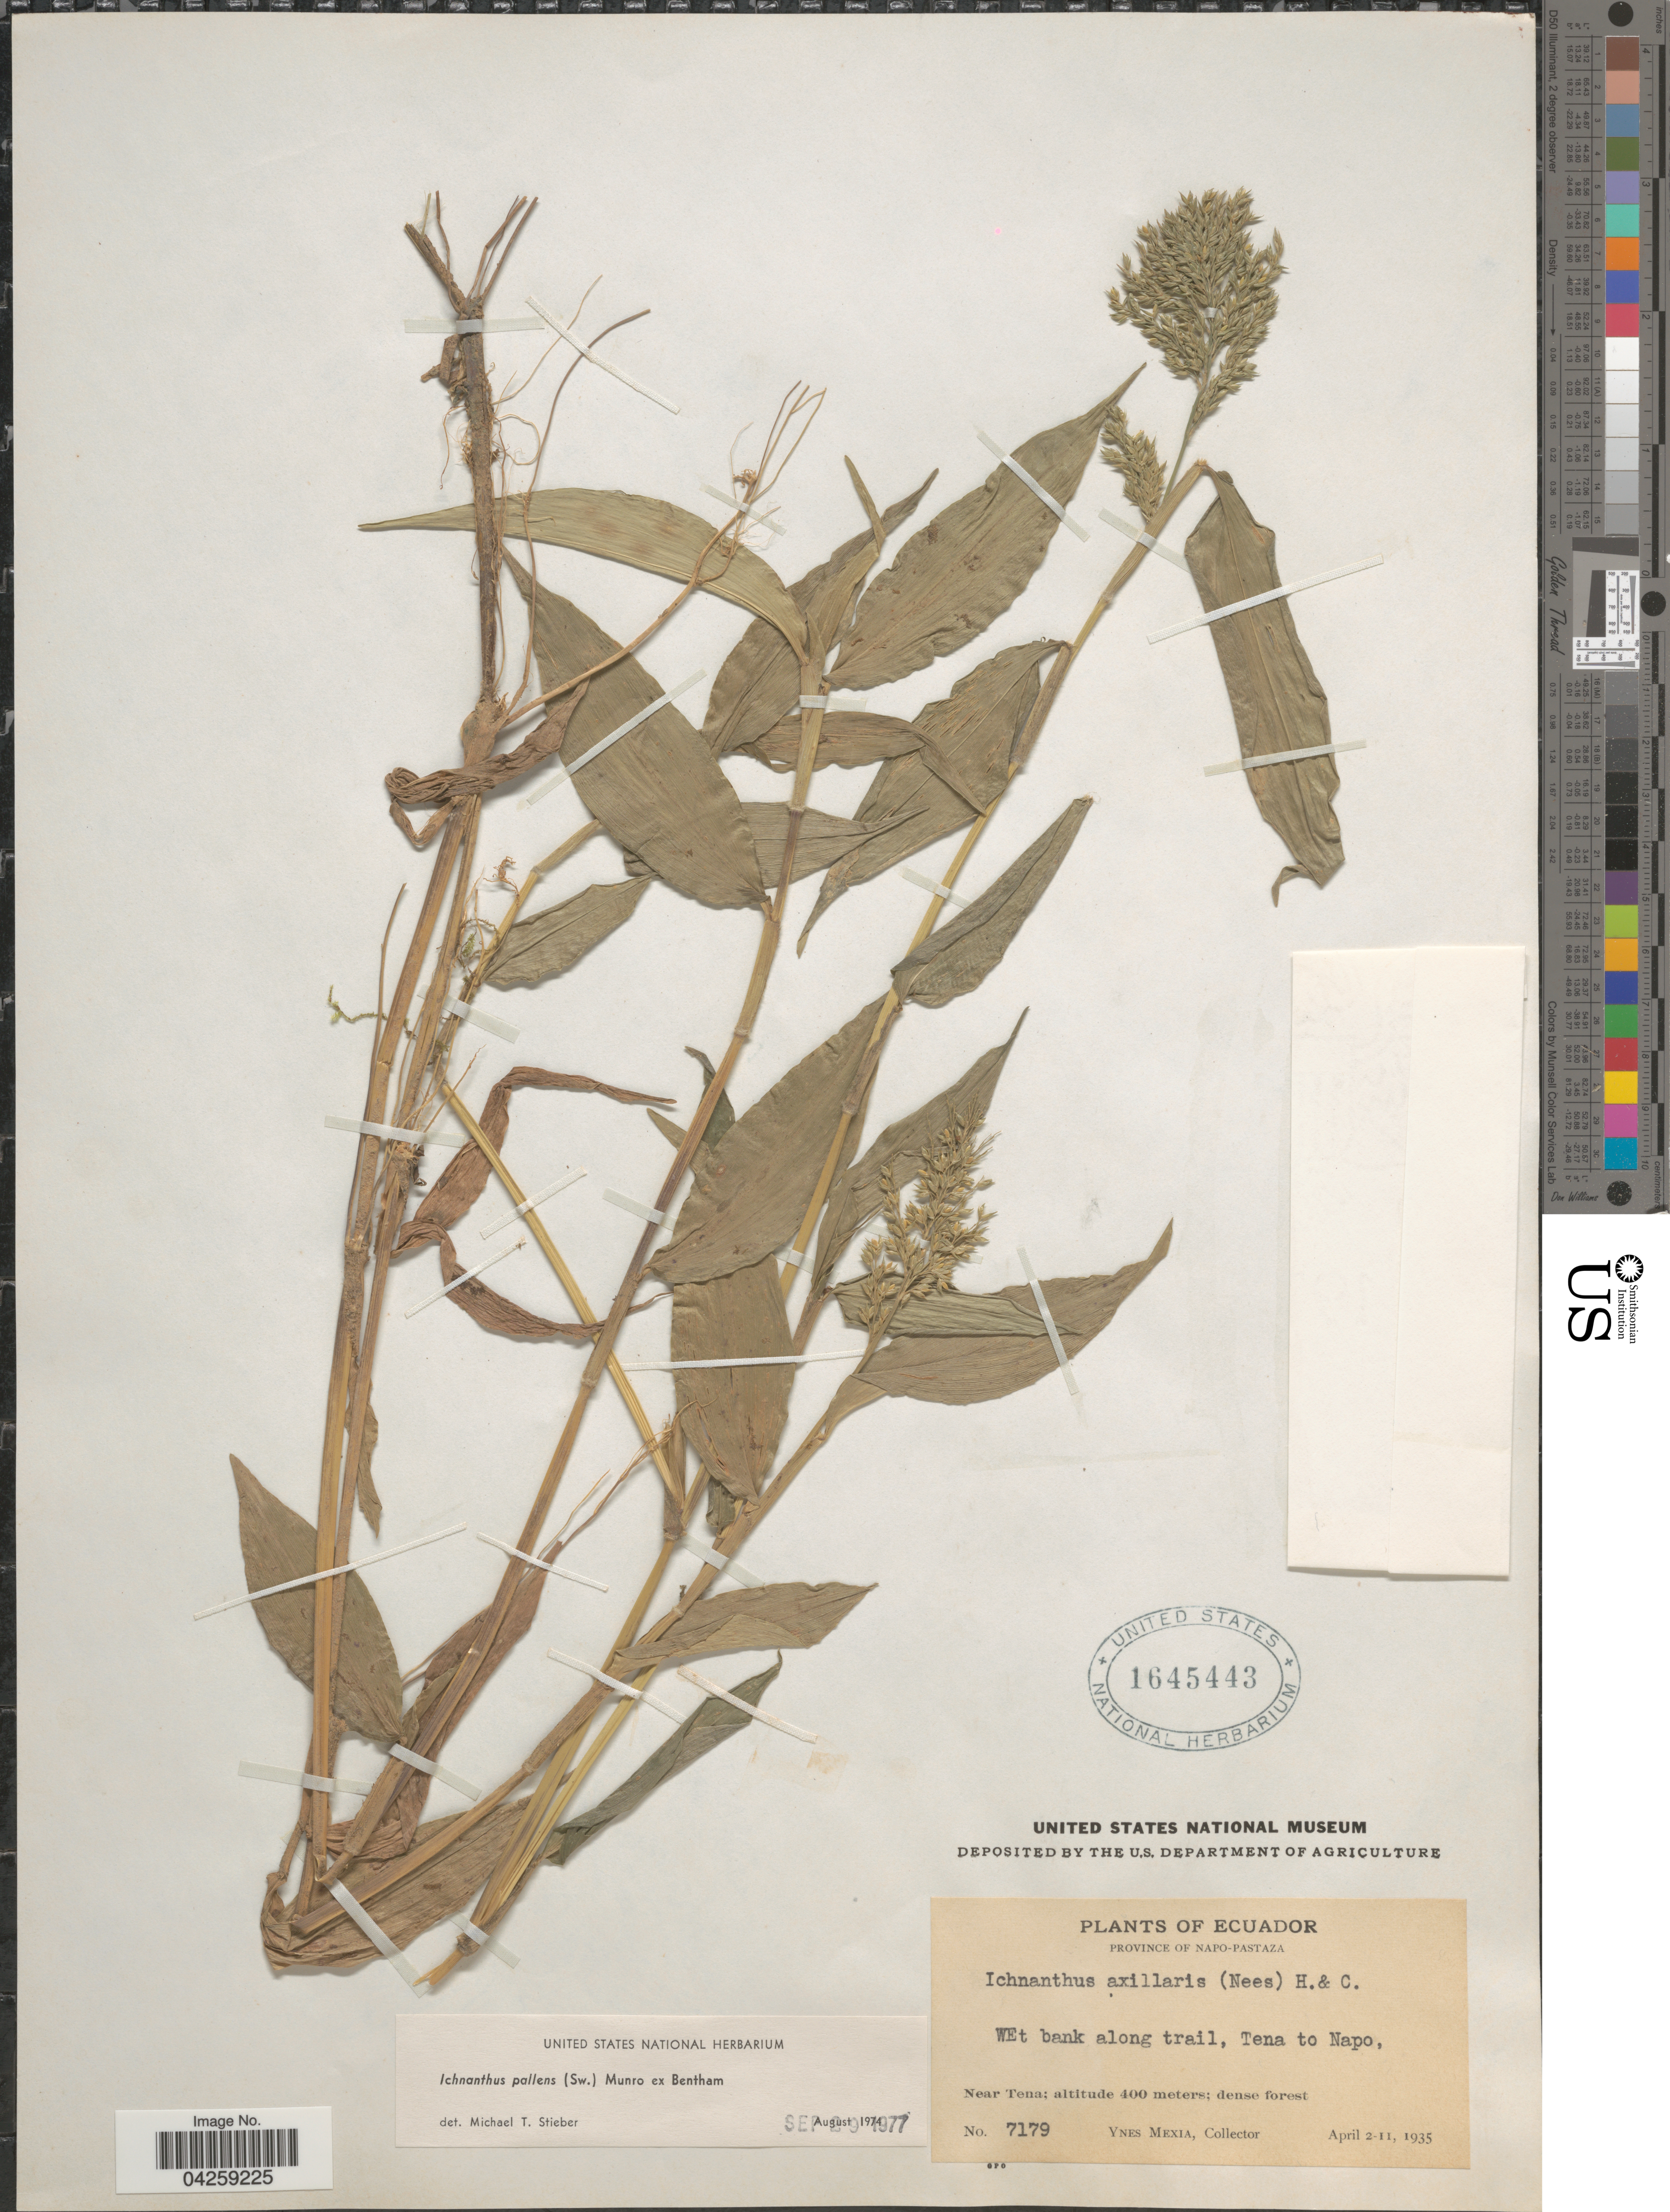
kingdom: Plantae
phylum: Tracheophyta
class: Liliopsida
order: Poales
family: Poaceae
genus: Ichnanthus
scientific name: Ichnanthus pallens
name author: (Sw.) Munro ex Benth.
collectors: Y. Mexia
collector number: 7179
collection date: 1935-04-02/1935-04-11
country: Ecuador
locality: Province of Napo-Pastaza. Wet bank along trail, Tena to Napo, Near Tena.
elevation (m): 400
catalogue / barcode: US 1645443